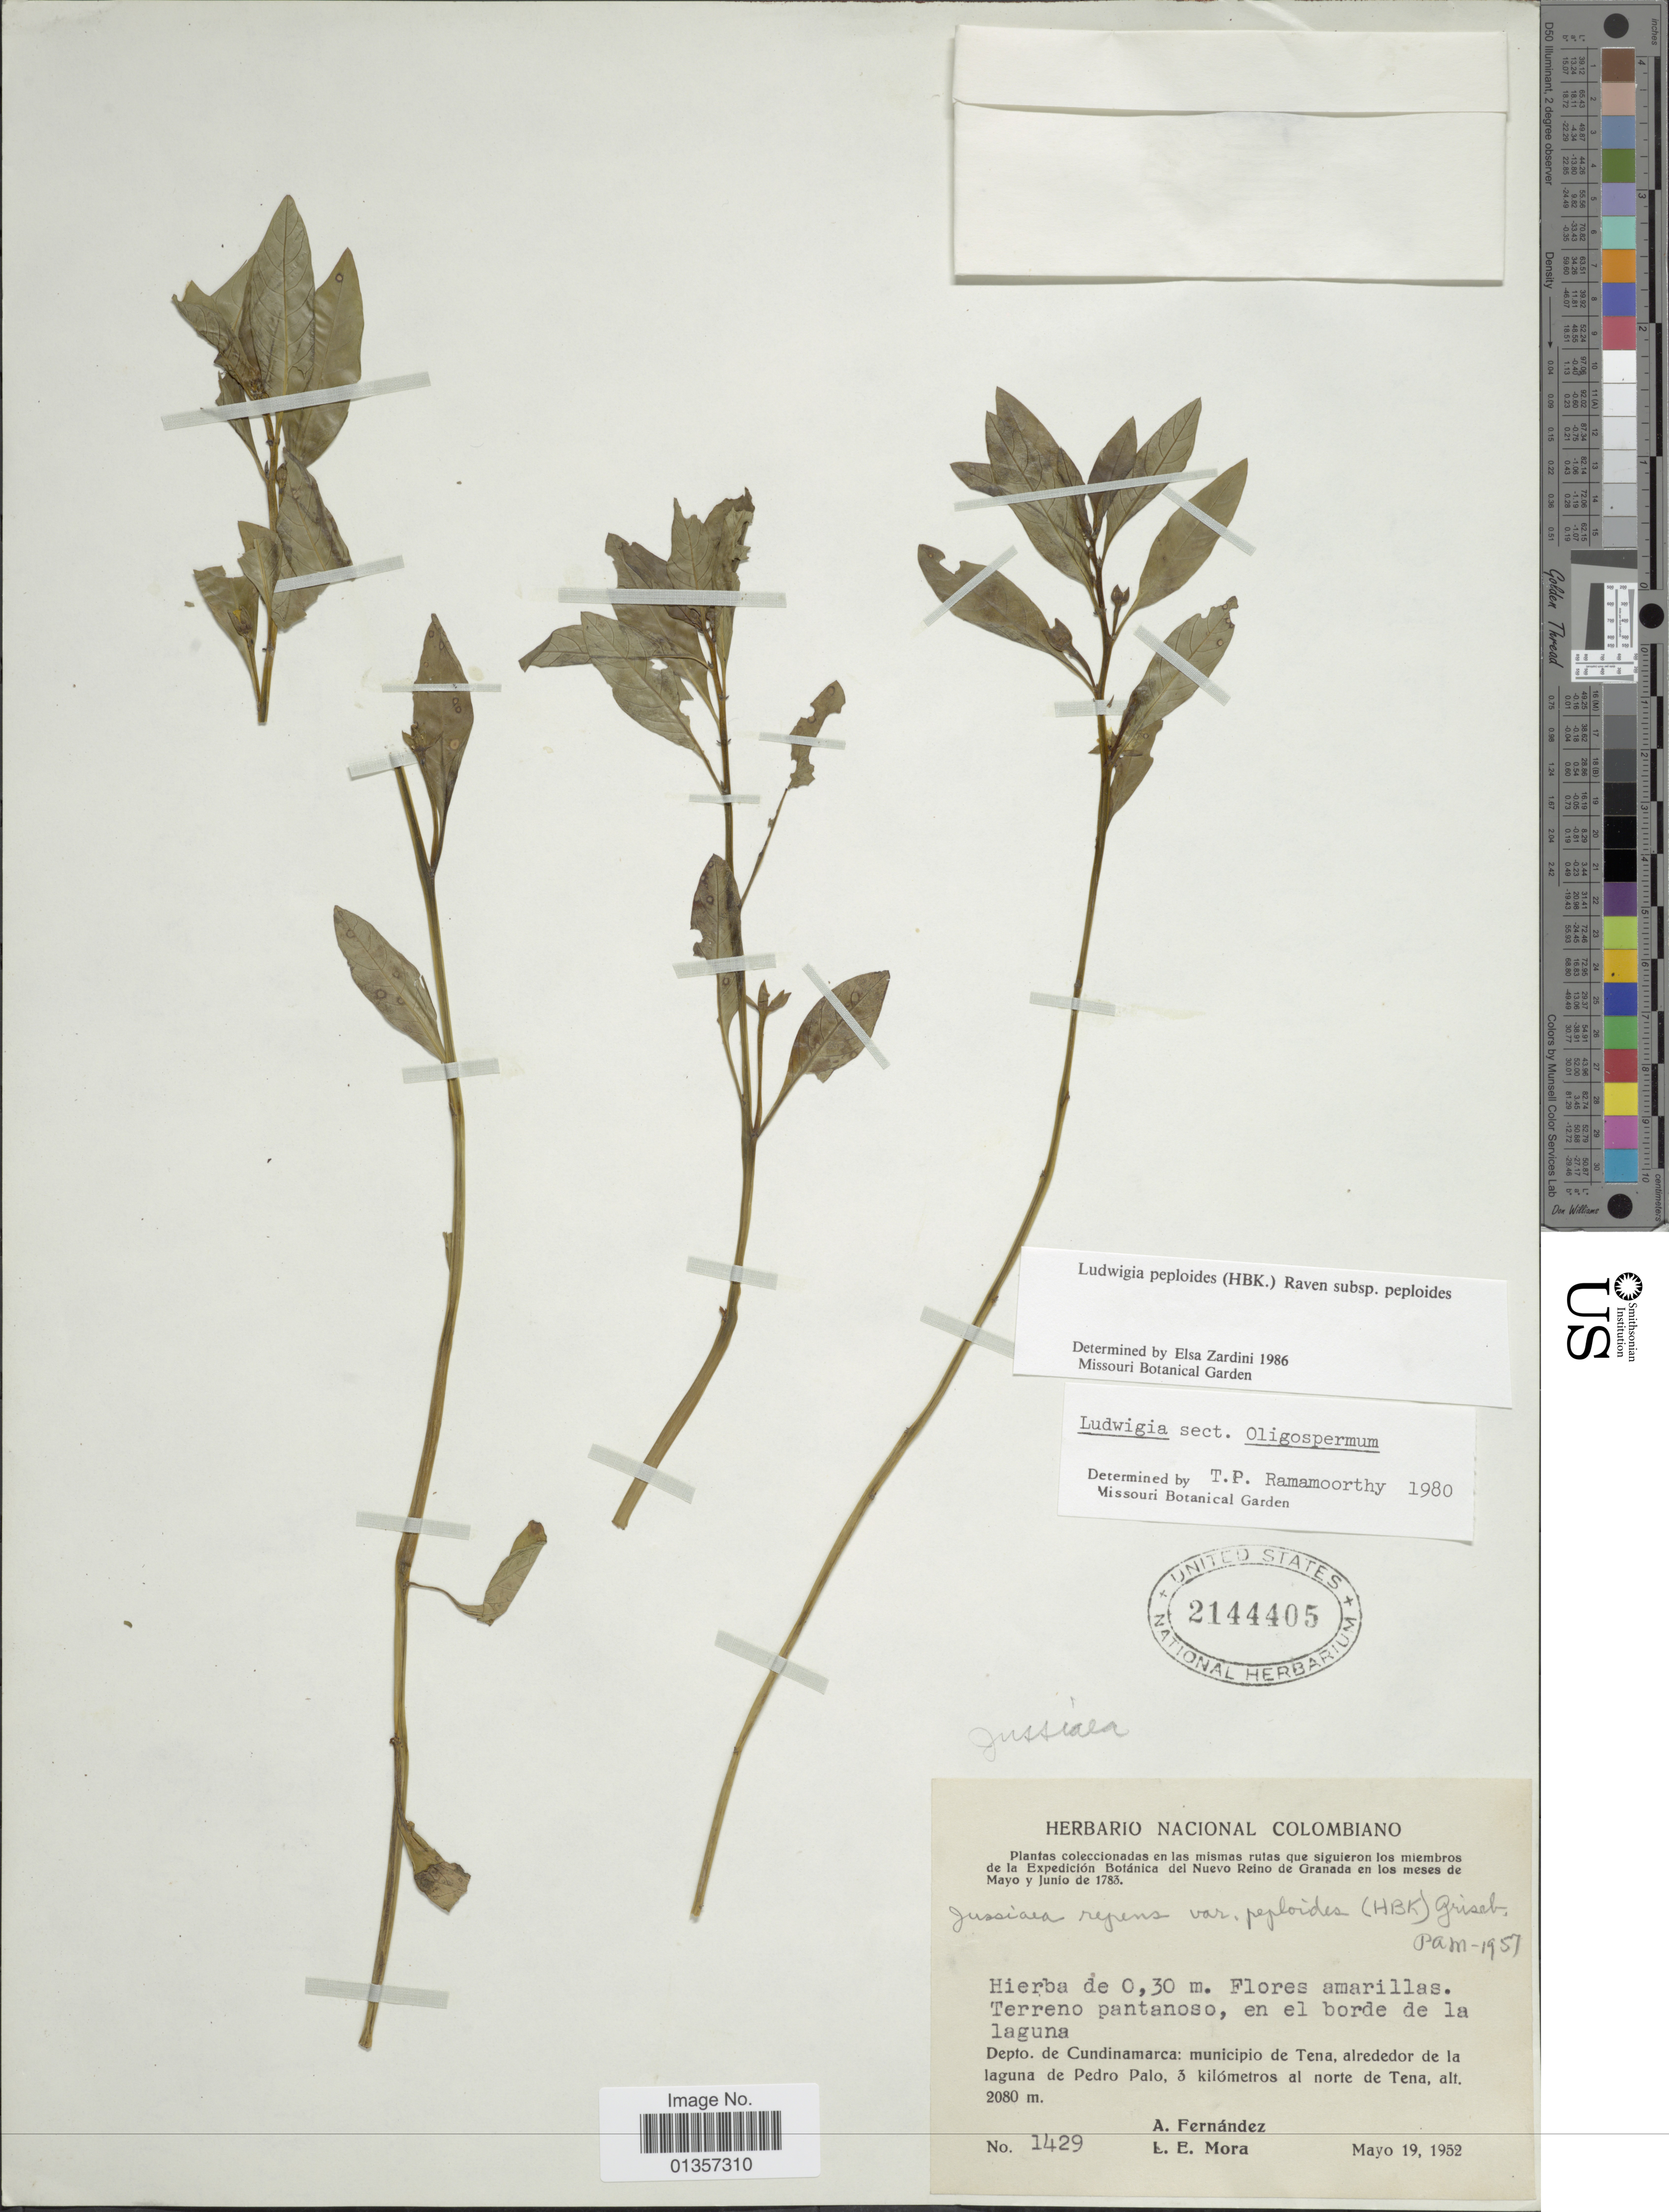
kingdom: Plantae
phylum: Tracheophyta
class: Magnoliopsida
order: Myrtales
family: Onagraceae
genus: Ludwigia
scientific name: Ludwigia peploides subsp. peploides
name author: (Kunth) P.H. Raven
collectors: A. Fernández & L. Mora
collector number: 1429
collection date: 1952-05-19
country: Colombia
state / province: Cundinamarca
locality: Municipio de Tena, elrededor de la laguna de Pedro Palo, 3 kilómetros al norte de Tena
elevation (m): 2080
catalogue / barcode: US 2144405